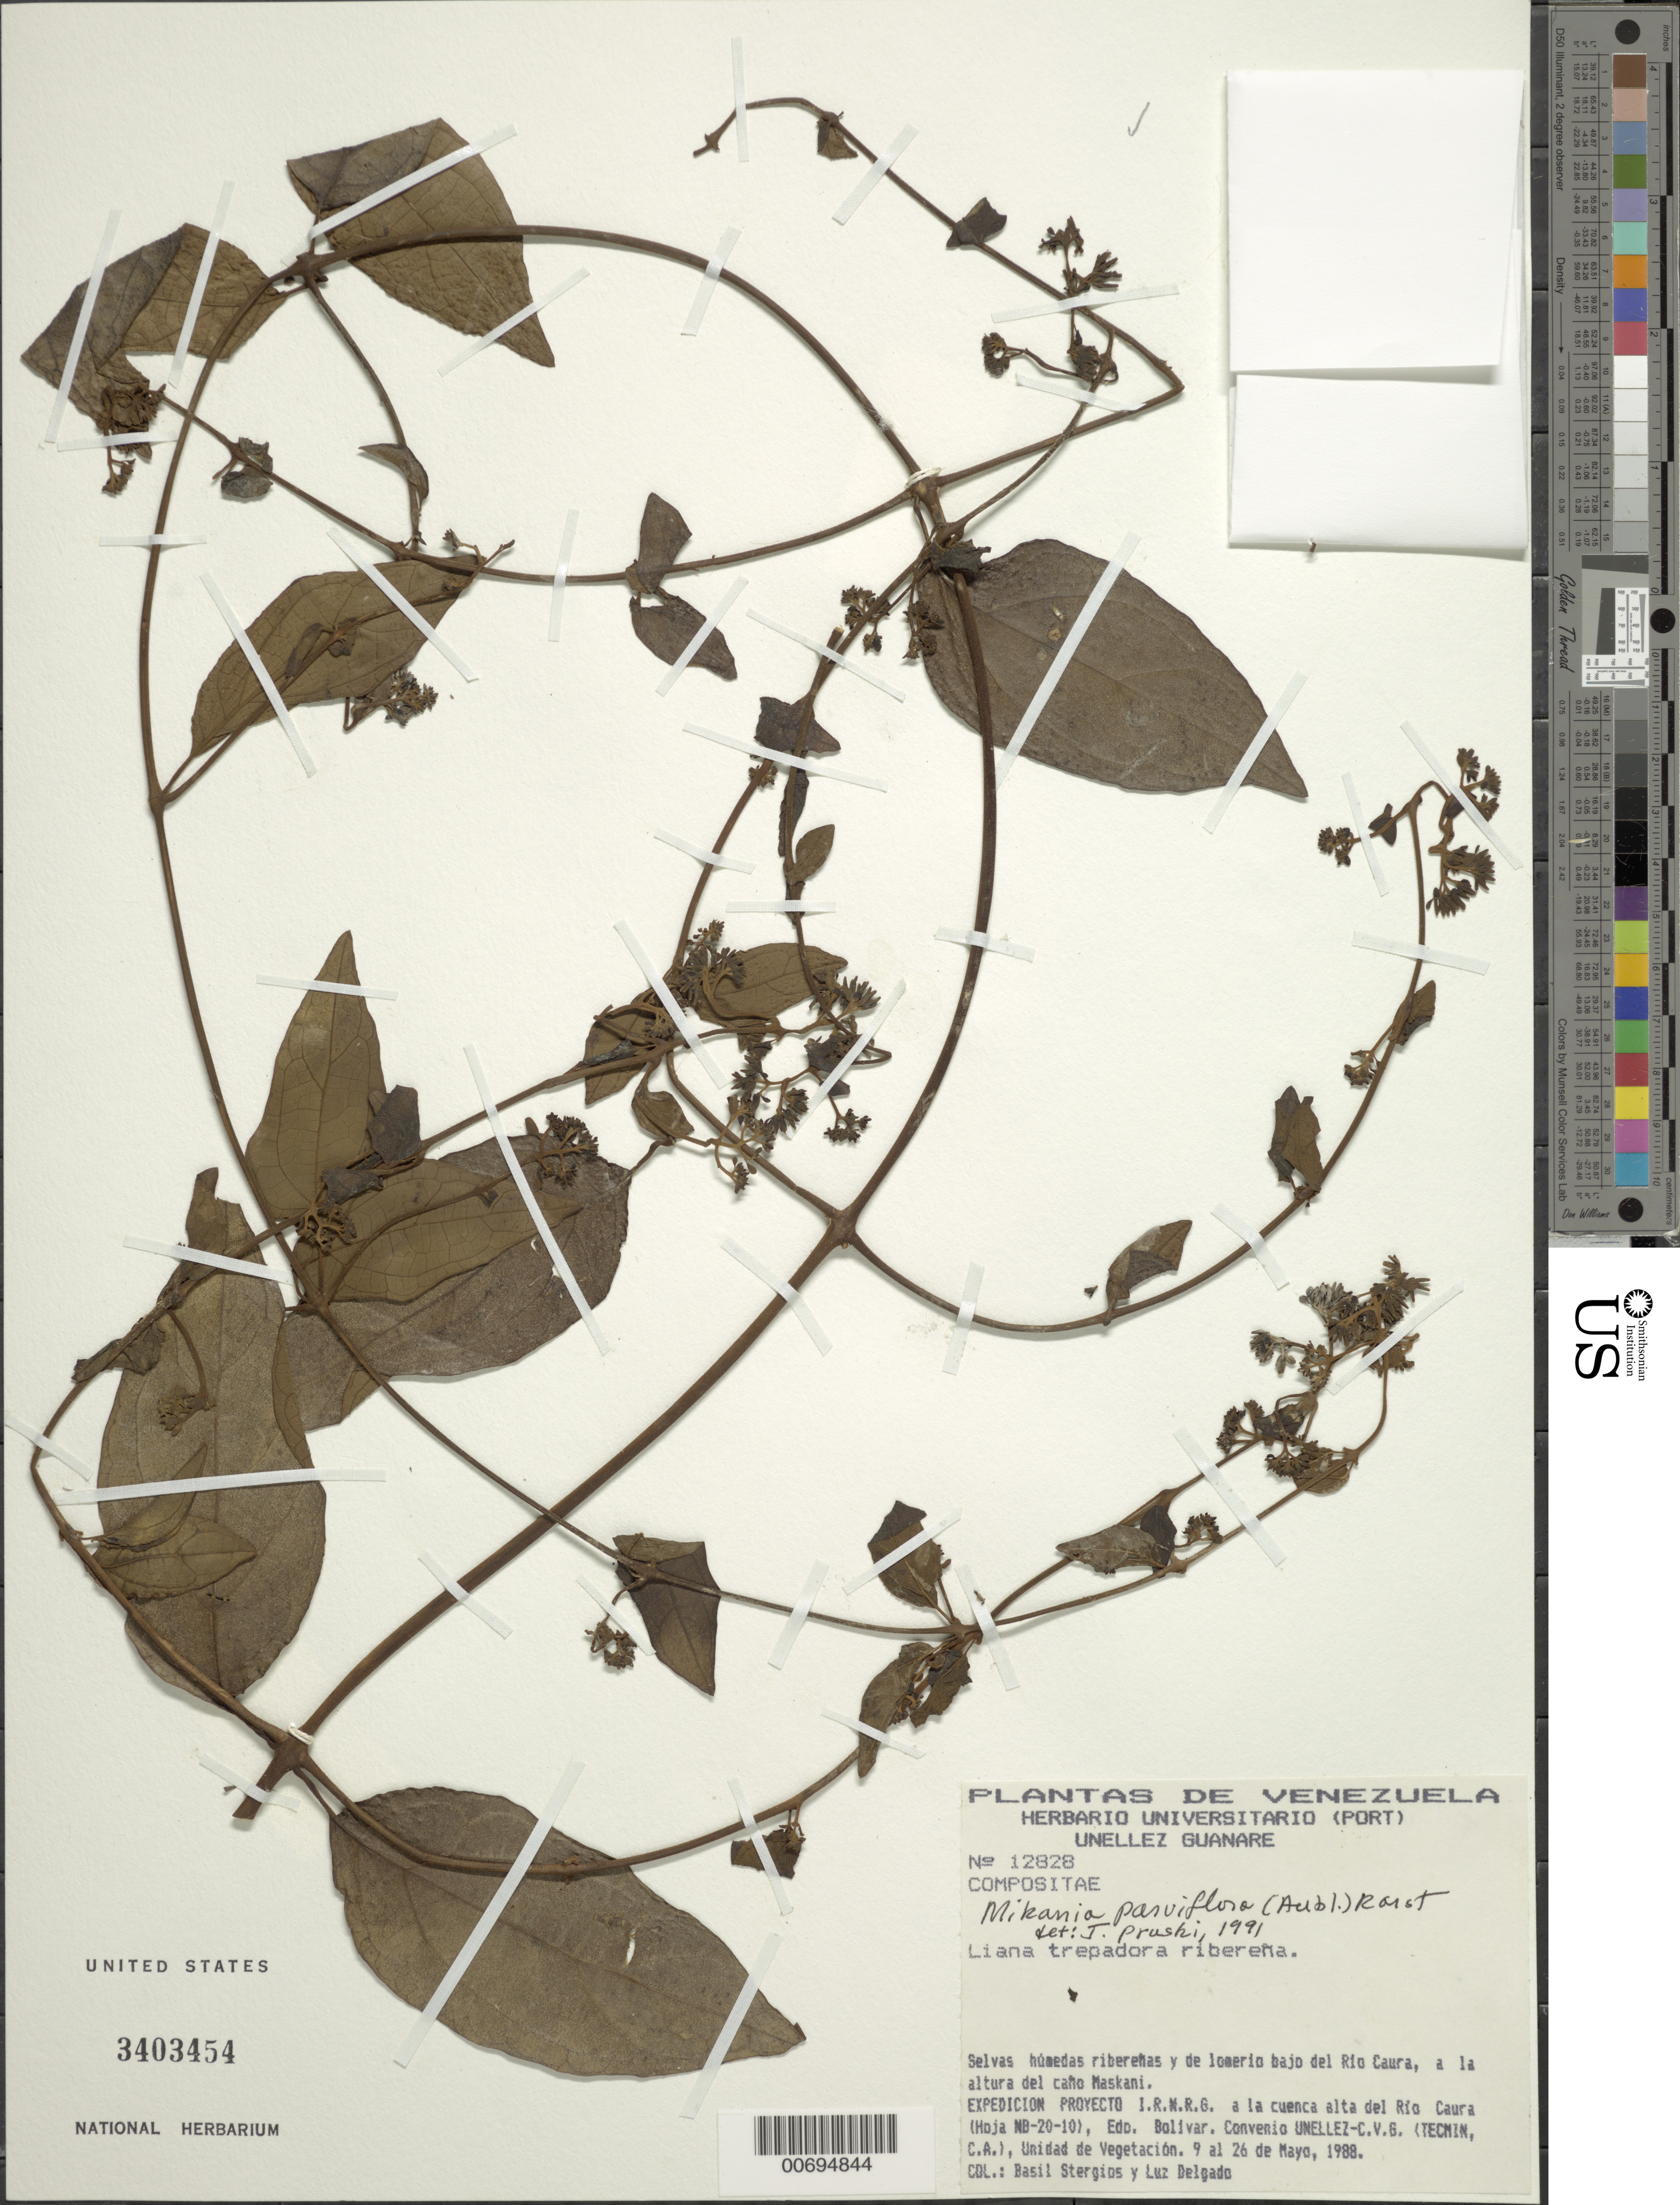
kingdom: Plantae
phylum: Tracheophyta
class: Magnoliopsida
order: Asterales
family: Asteraceae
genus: Mikania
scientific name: Mikania parviflora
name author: (Aubl.) Karst.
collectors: B. G. Stergios & L. Delgado V.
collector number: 12828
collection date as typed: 9-May-88 to 26-May-88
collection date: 1988-05-09/1988-05-26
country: Venezuela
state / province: Bolívar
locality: Río Caura, Caño Maskani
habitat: Selvas húmedas riberenas y de lomerio bajo del río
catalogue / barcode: US 3403454